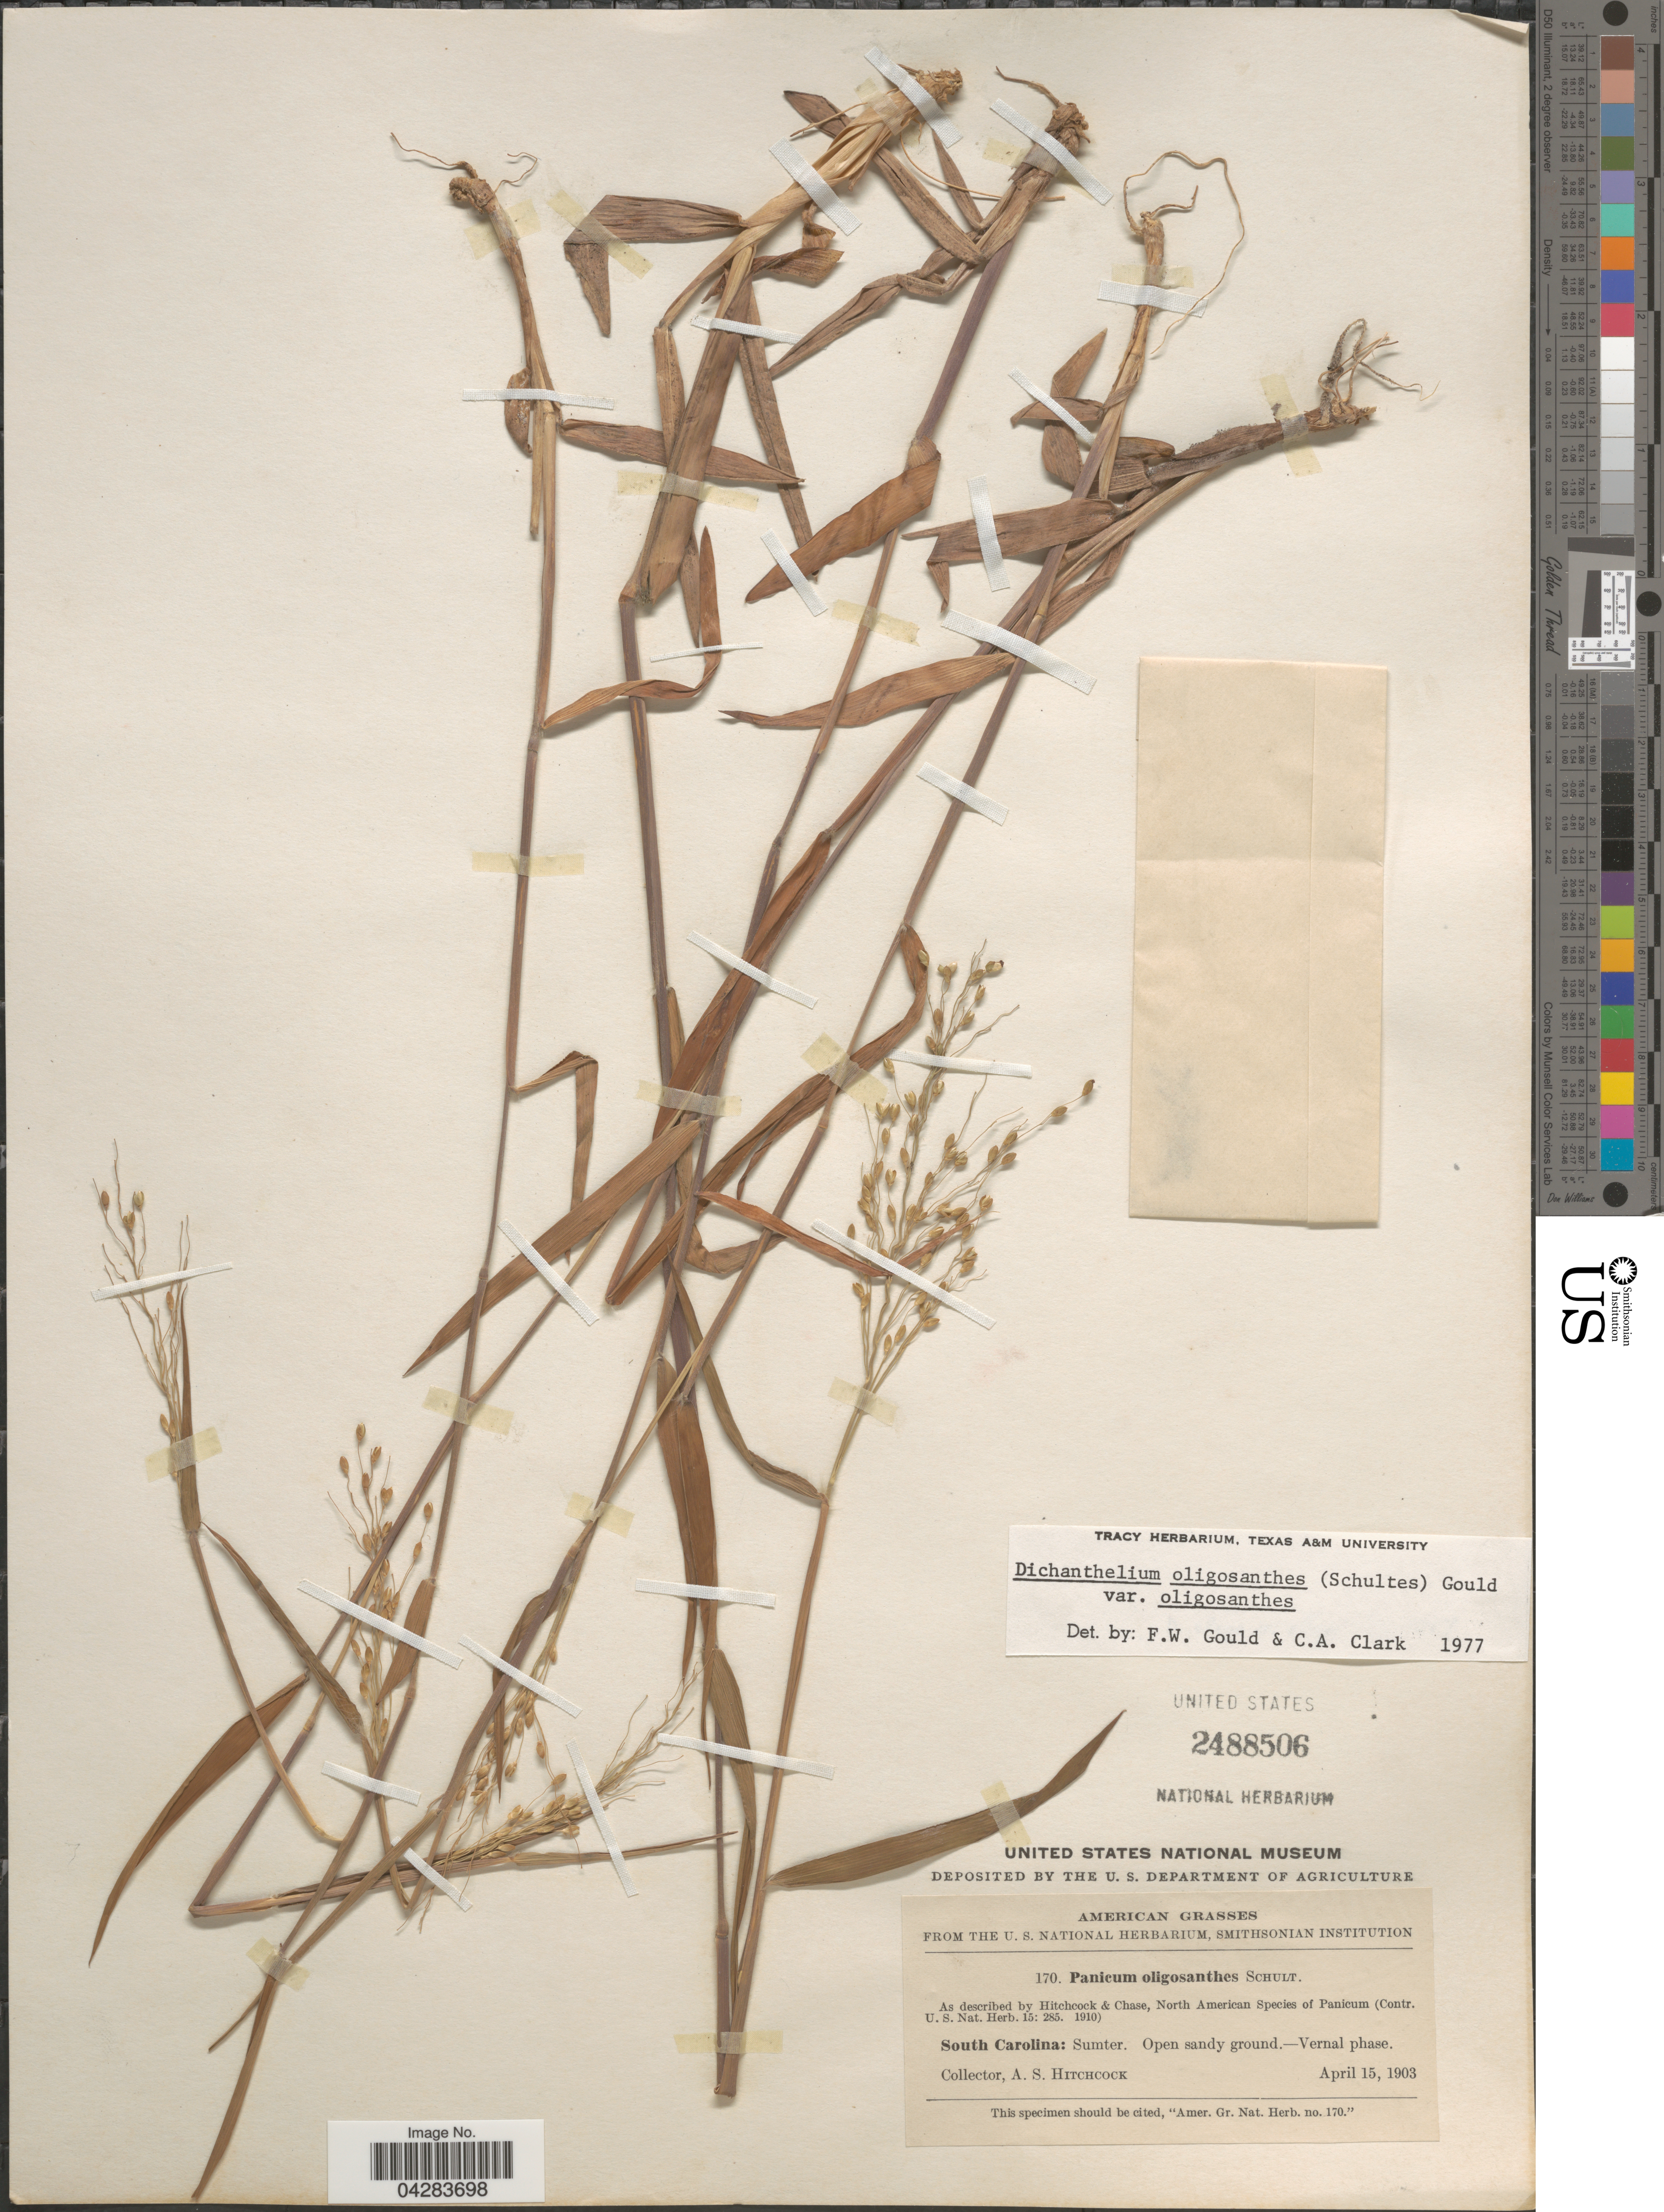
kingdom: Plantae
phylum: Tracheophyta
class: Liliopsida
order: Poales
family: Poaceae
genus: Dichanthelium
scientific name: Dichanthelium oligosanthes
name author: (Schult.) Gould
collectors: A. S. Hitchcock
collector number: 170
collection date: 1903-04-15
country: United States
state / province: South Carolina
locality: Sumter.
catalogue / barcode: US 2488506